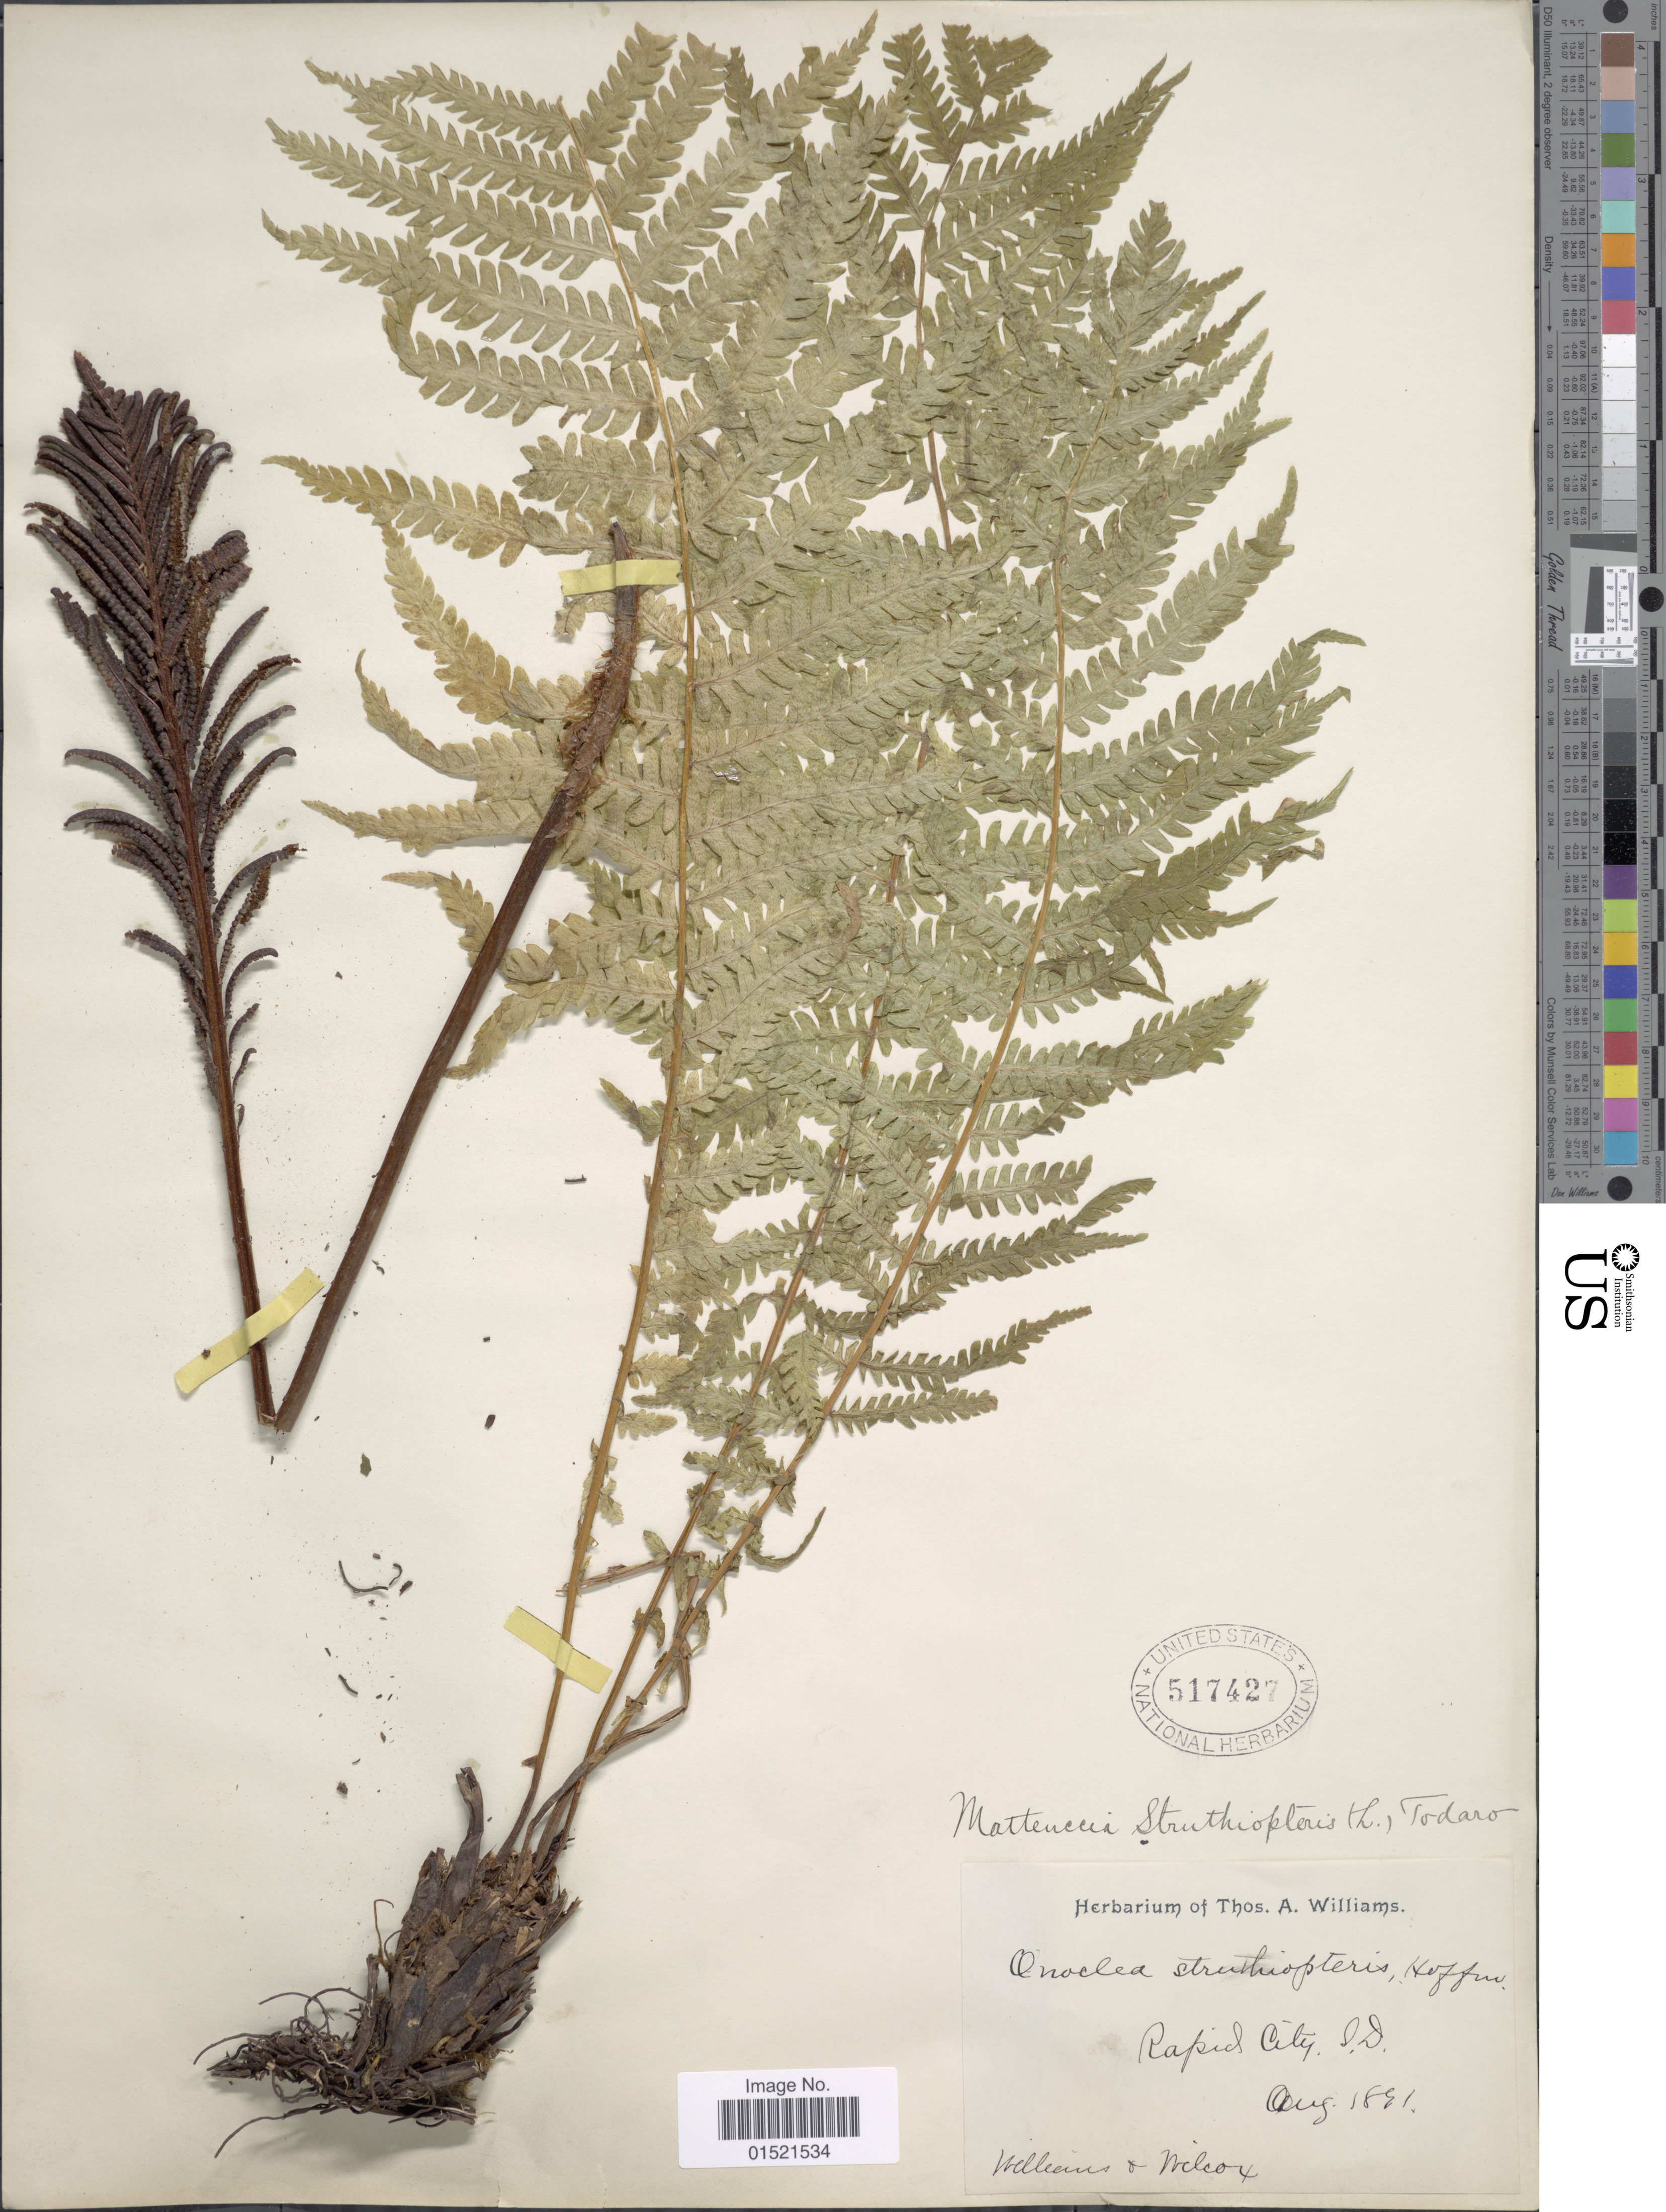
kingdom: Plantae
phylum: Tracheophyta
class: Polypodiopsida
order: Polypodiales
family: Onocleaceae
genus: Matteuccia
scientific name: Matteuccia struthiopteris var. pensylvanica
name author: (Willd.) C.V. Morton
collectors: T. A. Williams & -. Wilcox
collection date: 1841-08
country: United States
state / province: South Dakota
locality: Rapid city, S. D.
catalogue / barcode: US 517427